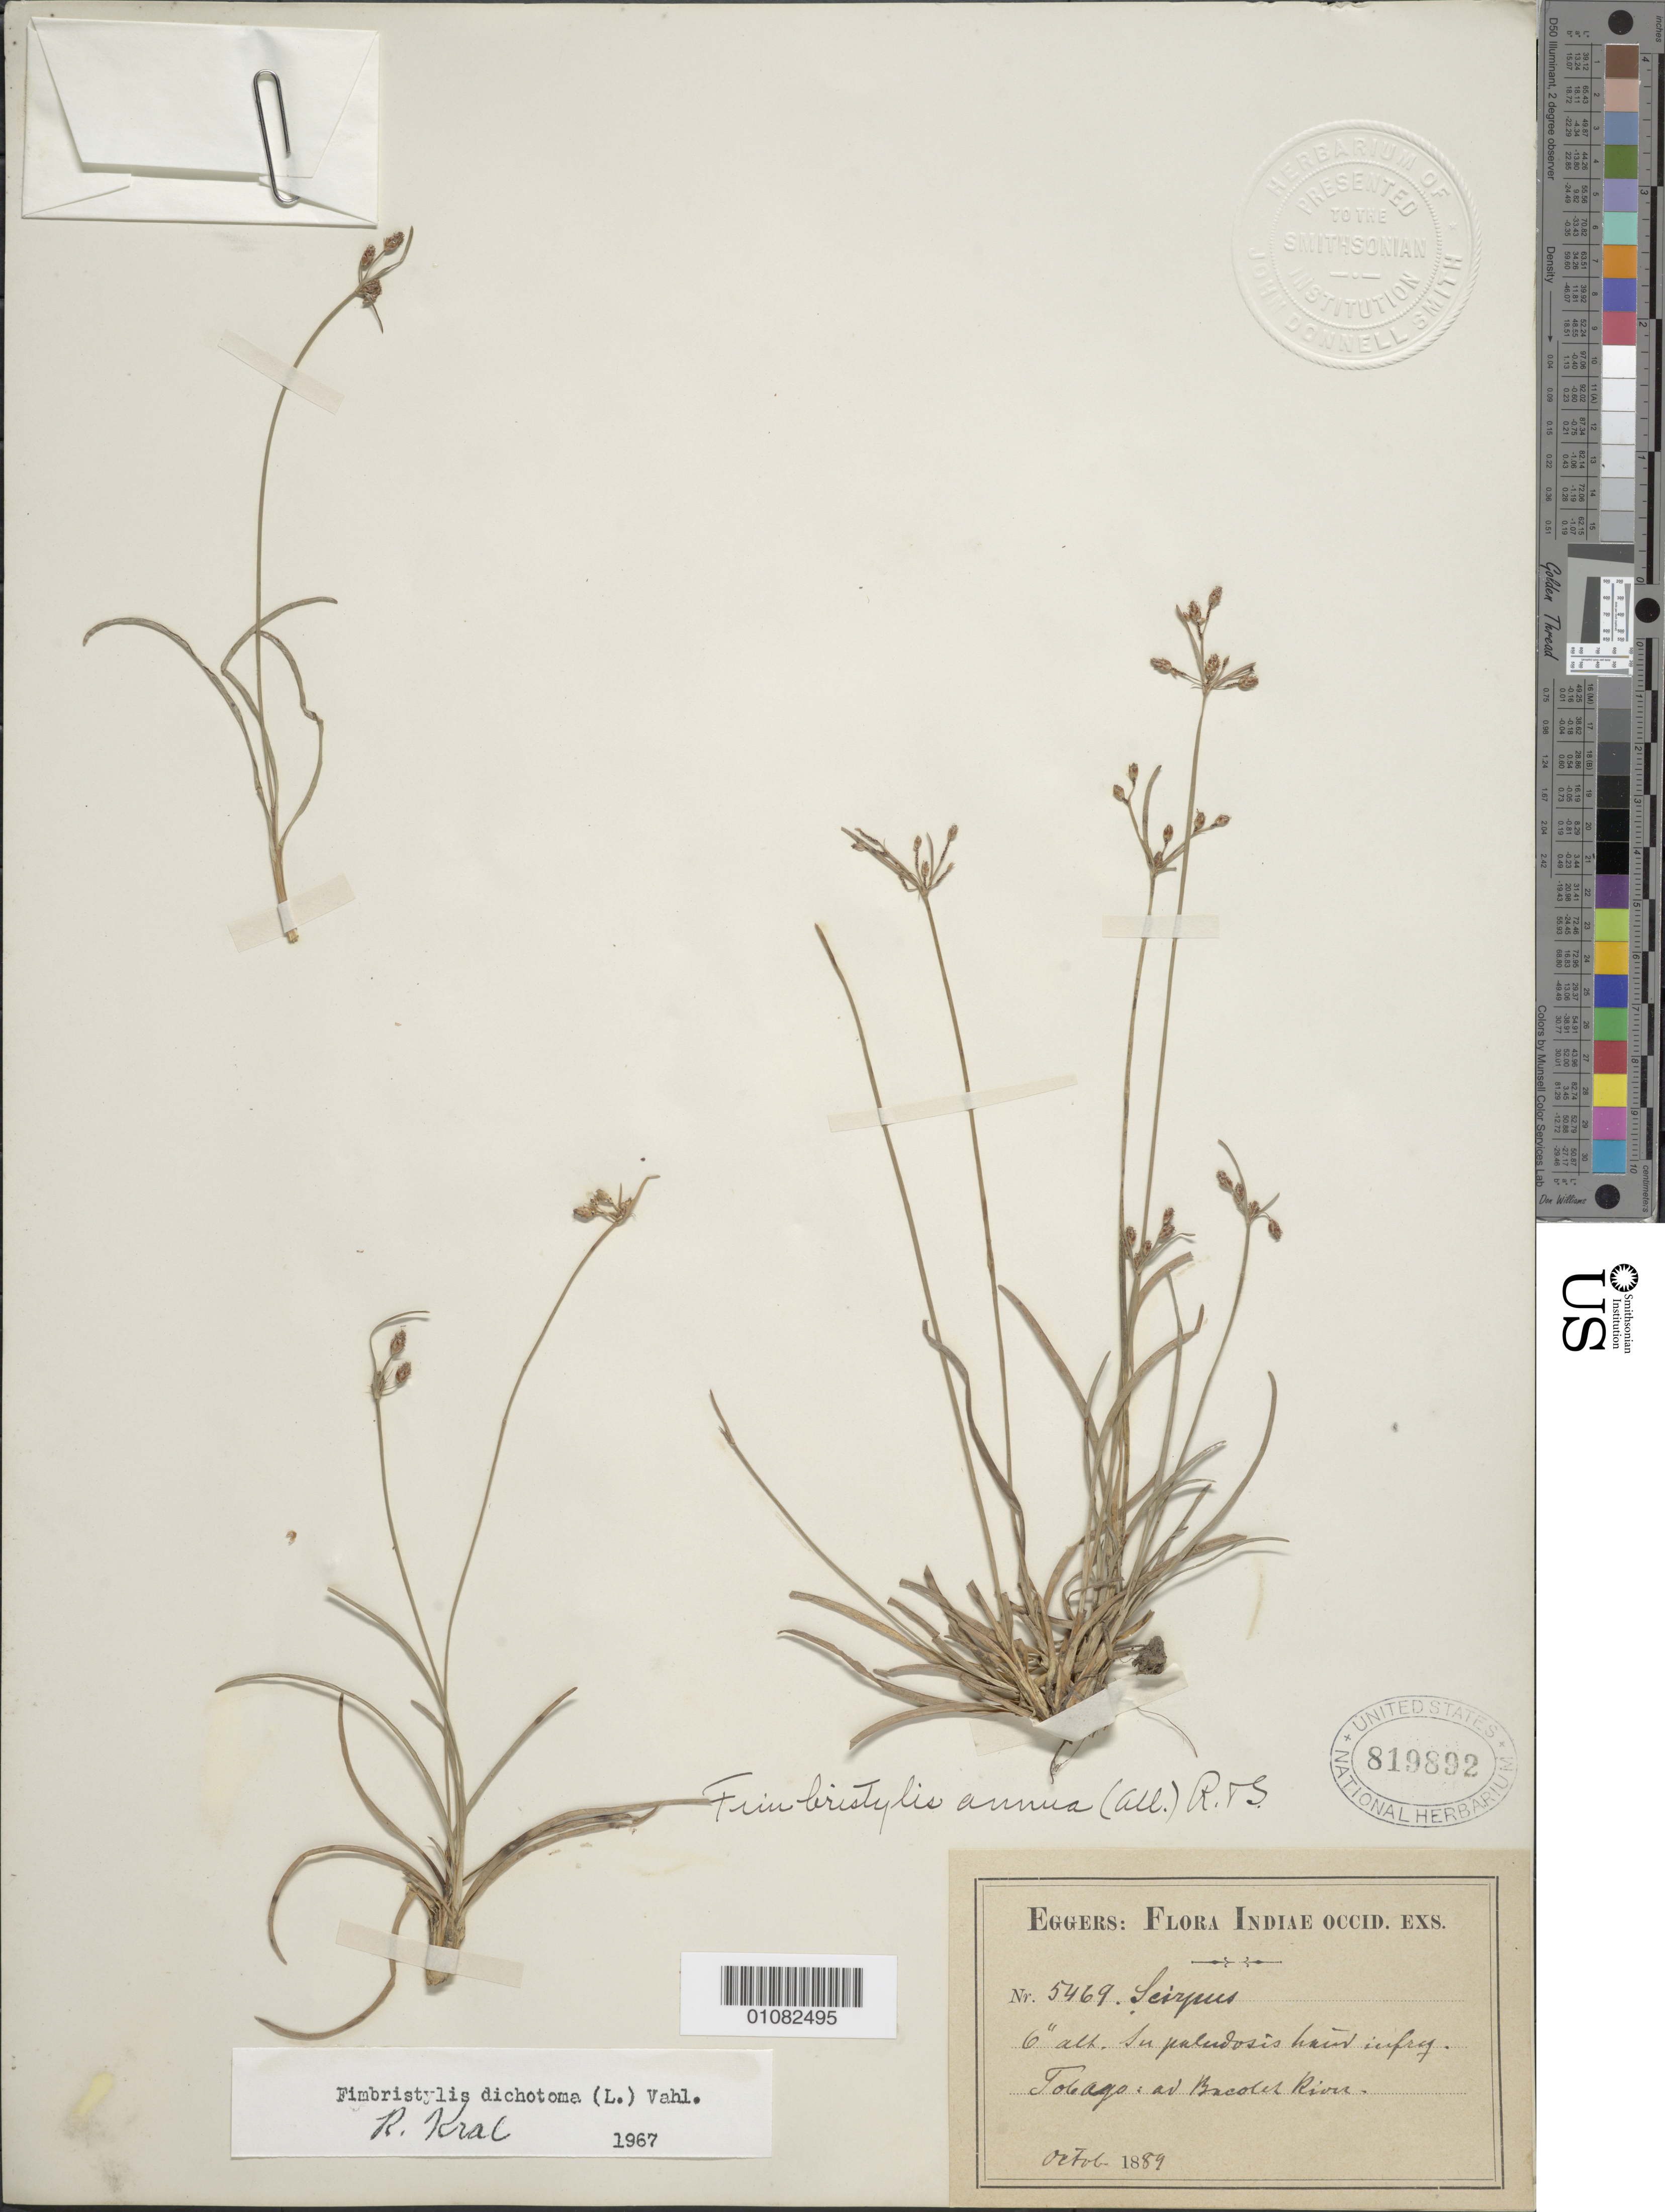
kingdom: Plantae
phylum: Tracheophyta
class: Liliopsida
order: Poales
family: Cyperaceae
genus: Fimbristylis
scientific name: Fimbristylis dichotoma subsp. dichotoma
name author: (L.) Vahl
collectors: H. F. A. von Eggers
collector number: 5469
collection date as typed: Oct 1889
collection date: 1889-10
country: Trinidad and Tobago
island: Tobago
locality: Bacolet River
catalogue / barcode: US 819892